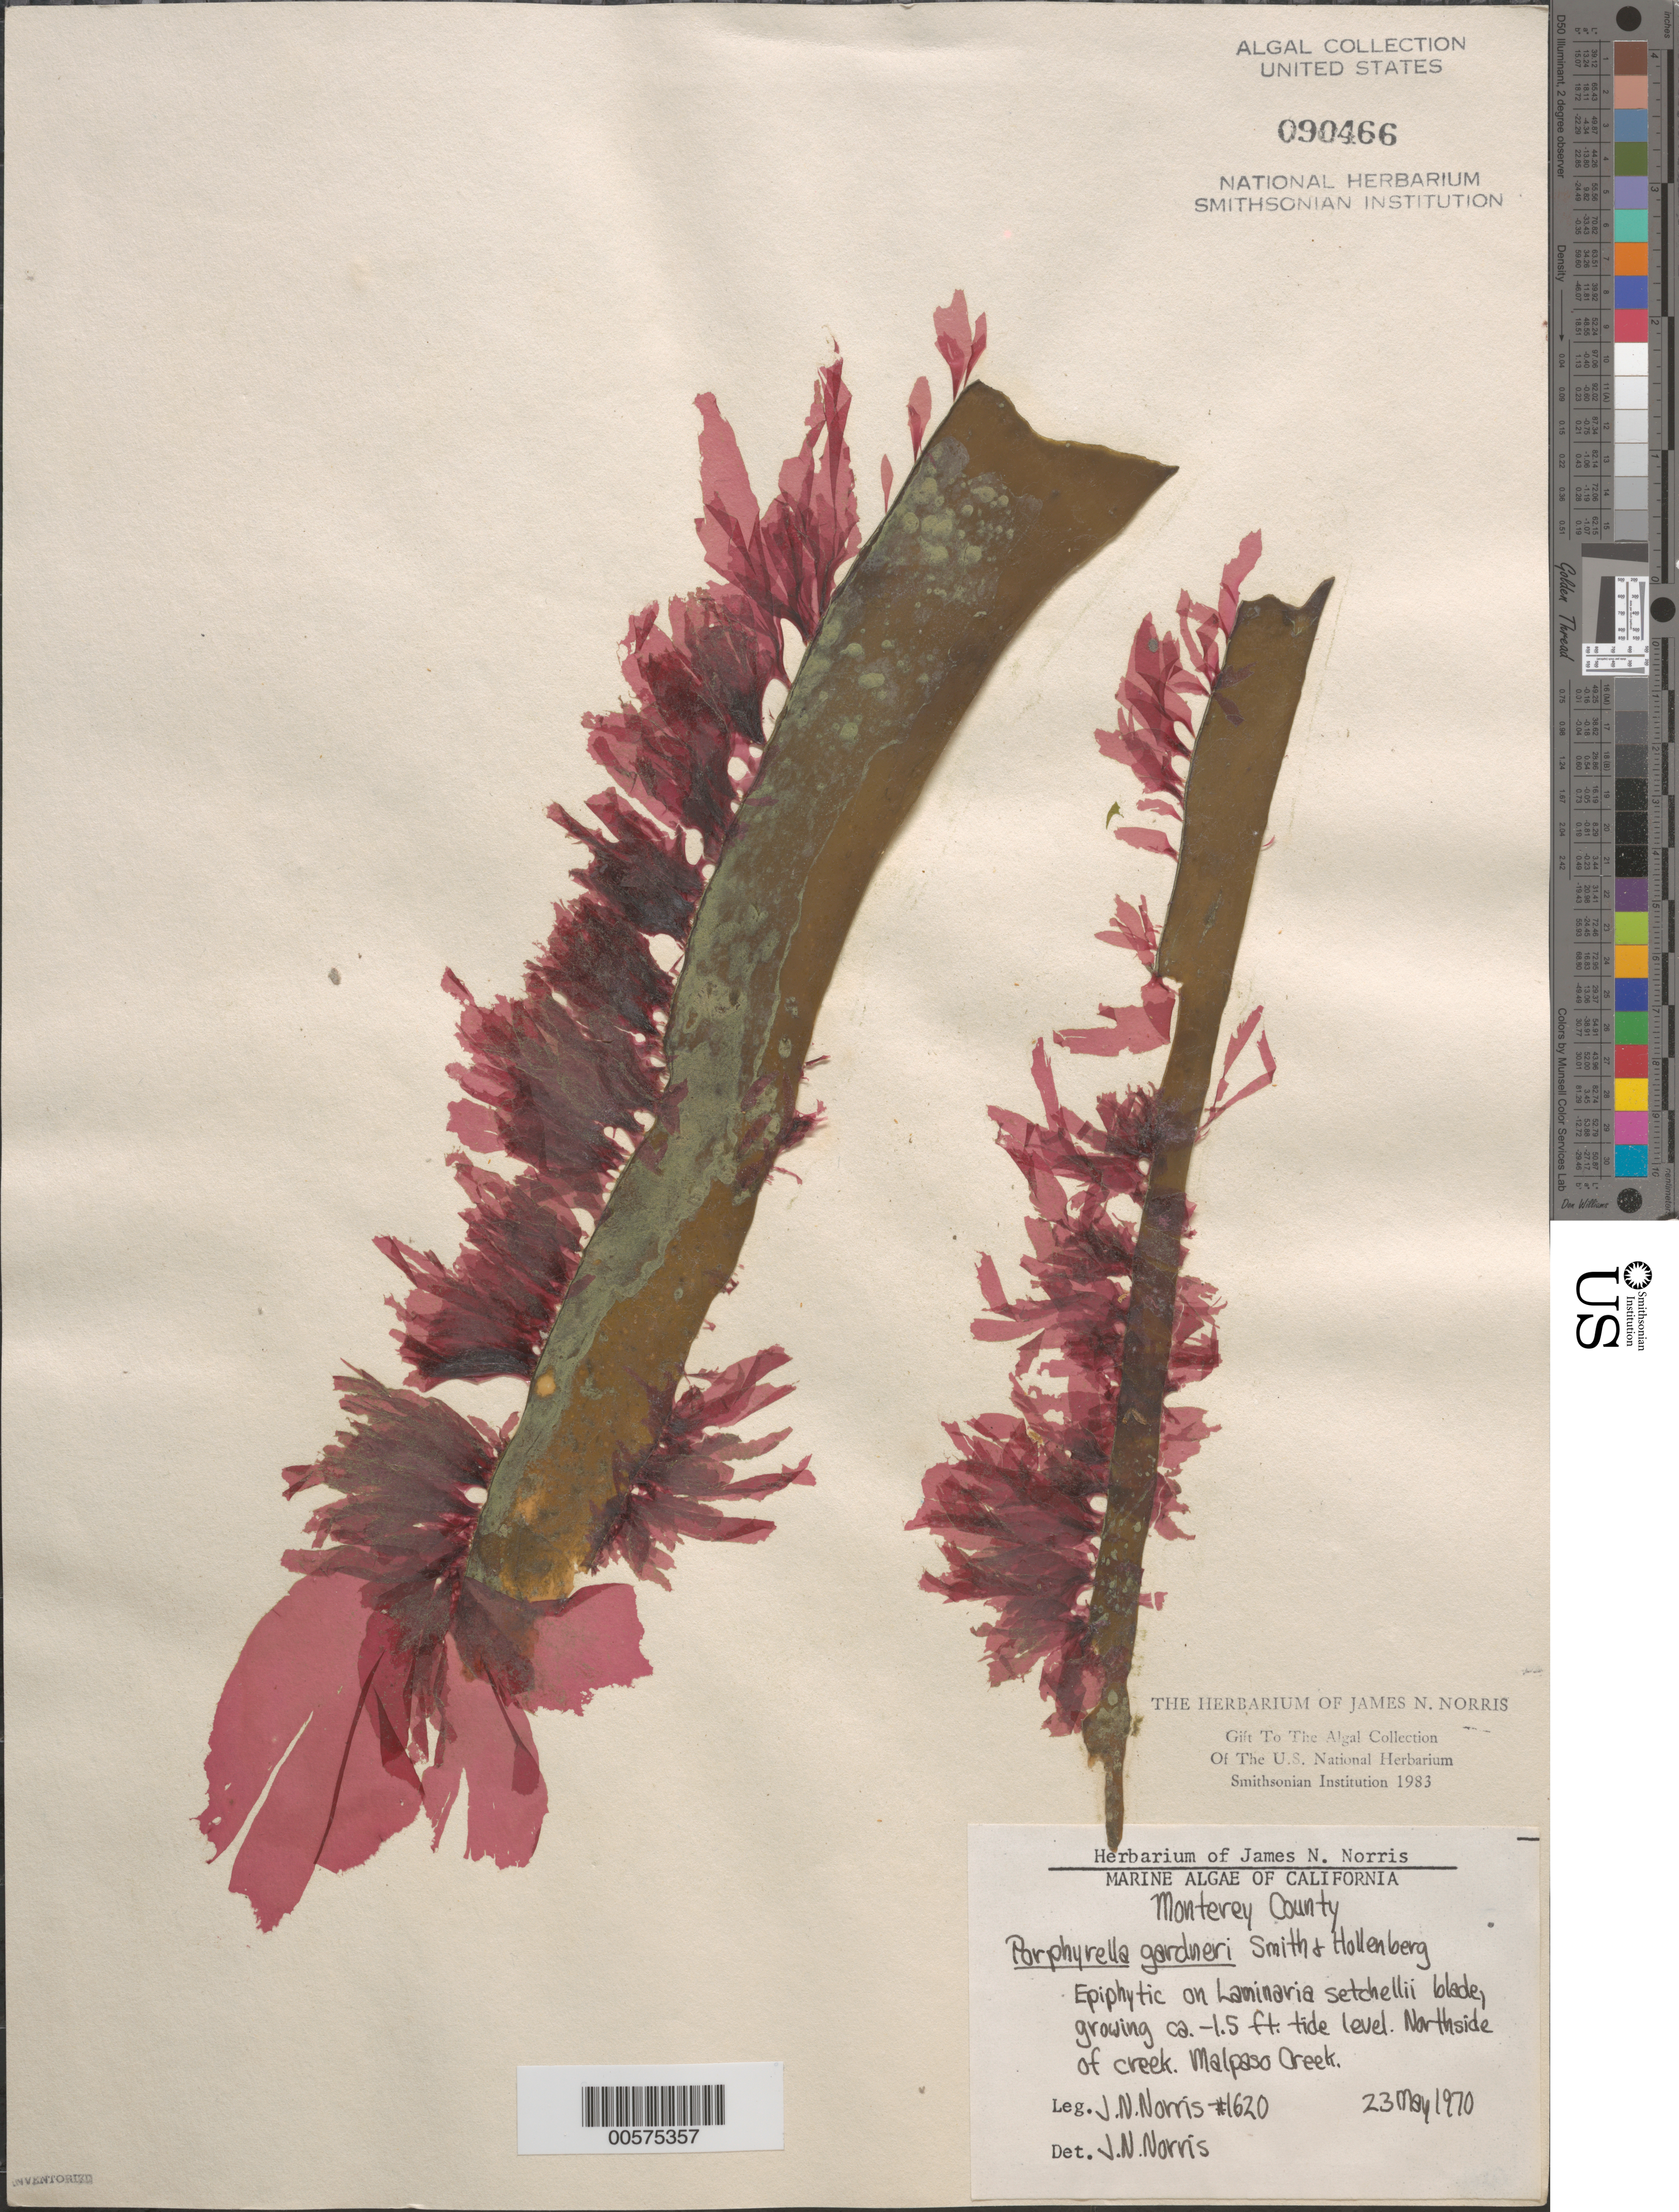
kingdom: Plantae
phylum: Rhodophyta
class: Bangiophyceae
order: Bangiales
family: Bangiaceae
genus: Pyropia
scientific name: Pyropia gardneri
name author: (G.M. Sm. & Hollenb.) S.C. Lindstrom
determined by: Algae name updating Project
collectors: J. N. Norris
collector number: JN-1620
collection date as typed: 23 May 1970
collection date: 1970-05-23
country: United States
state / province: California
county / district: Monterey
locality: Malpaso Creek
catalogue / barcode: US 90466